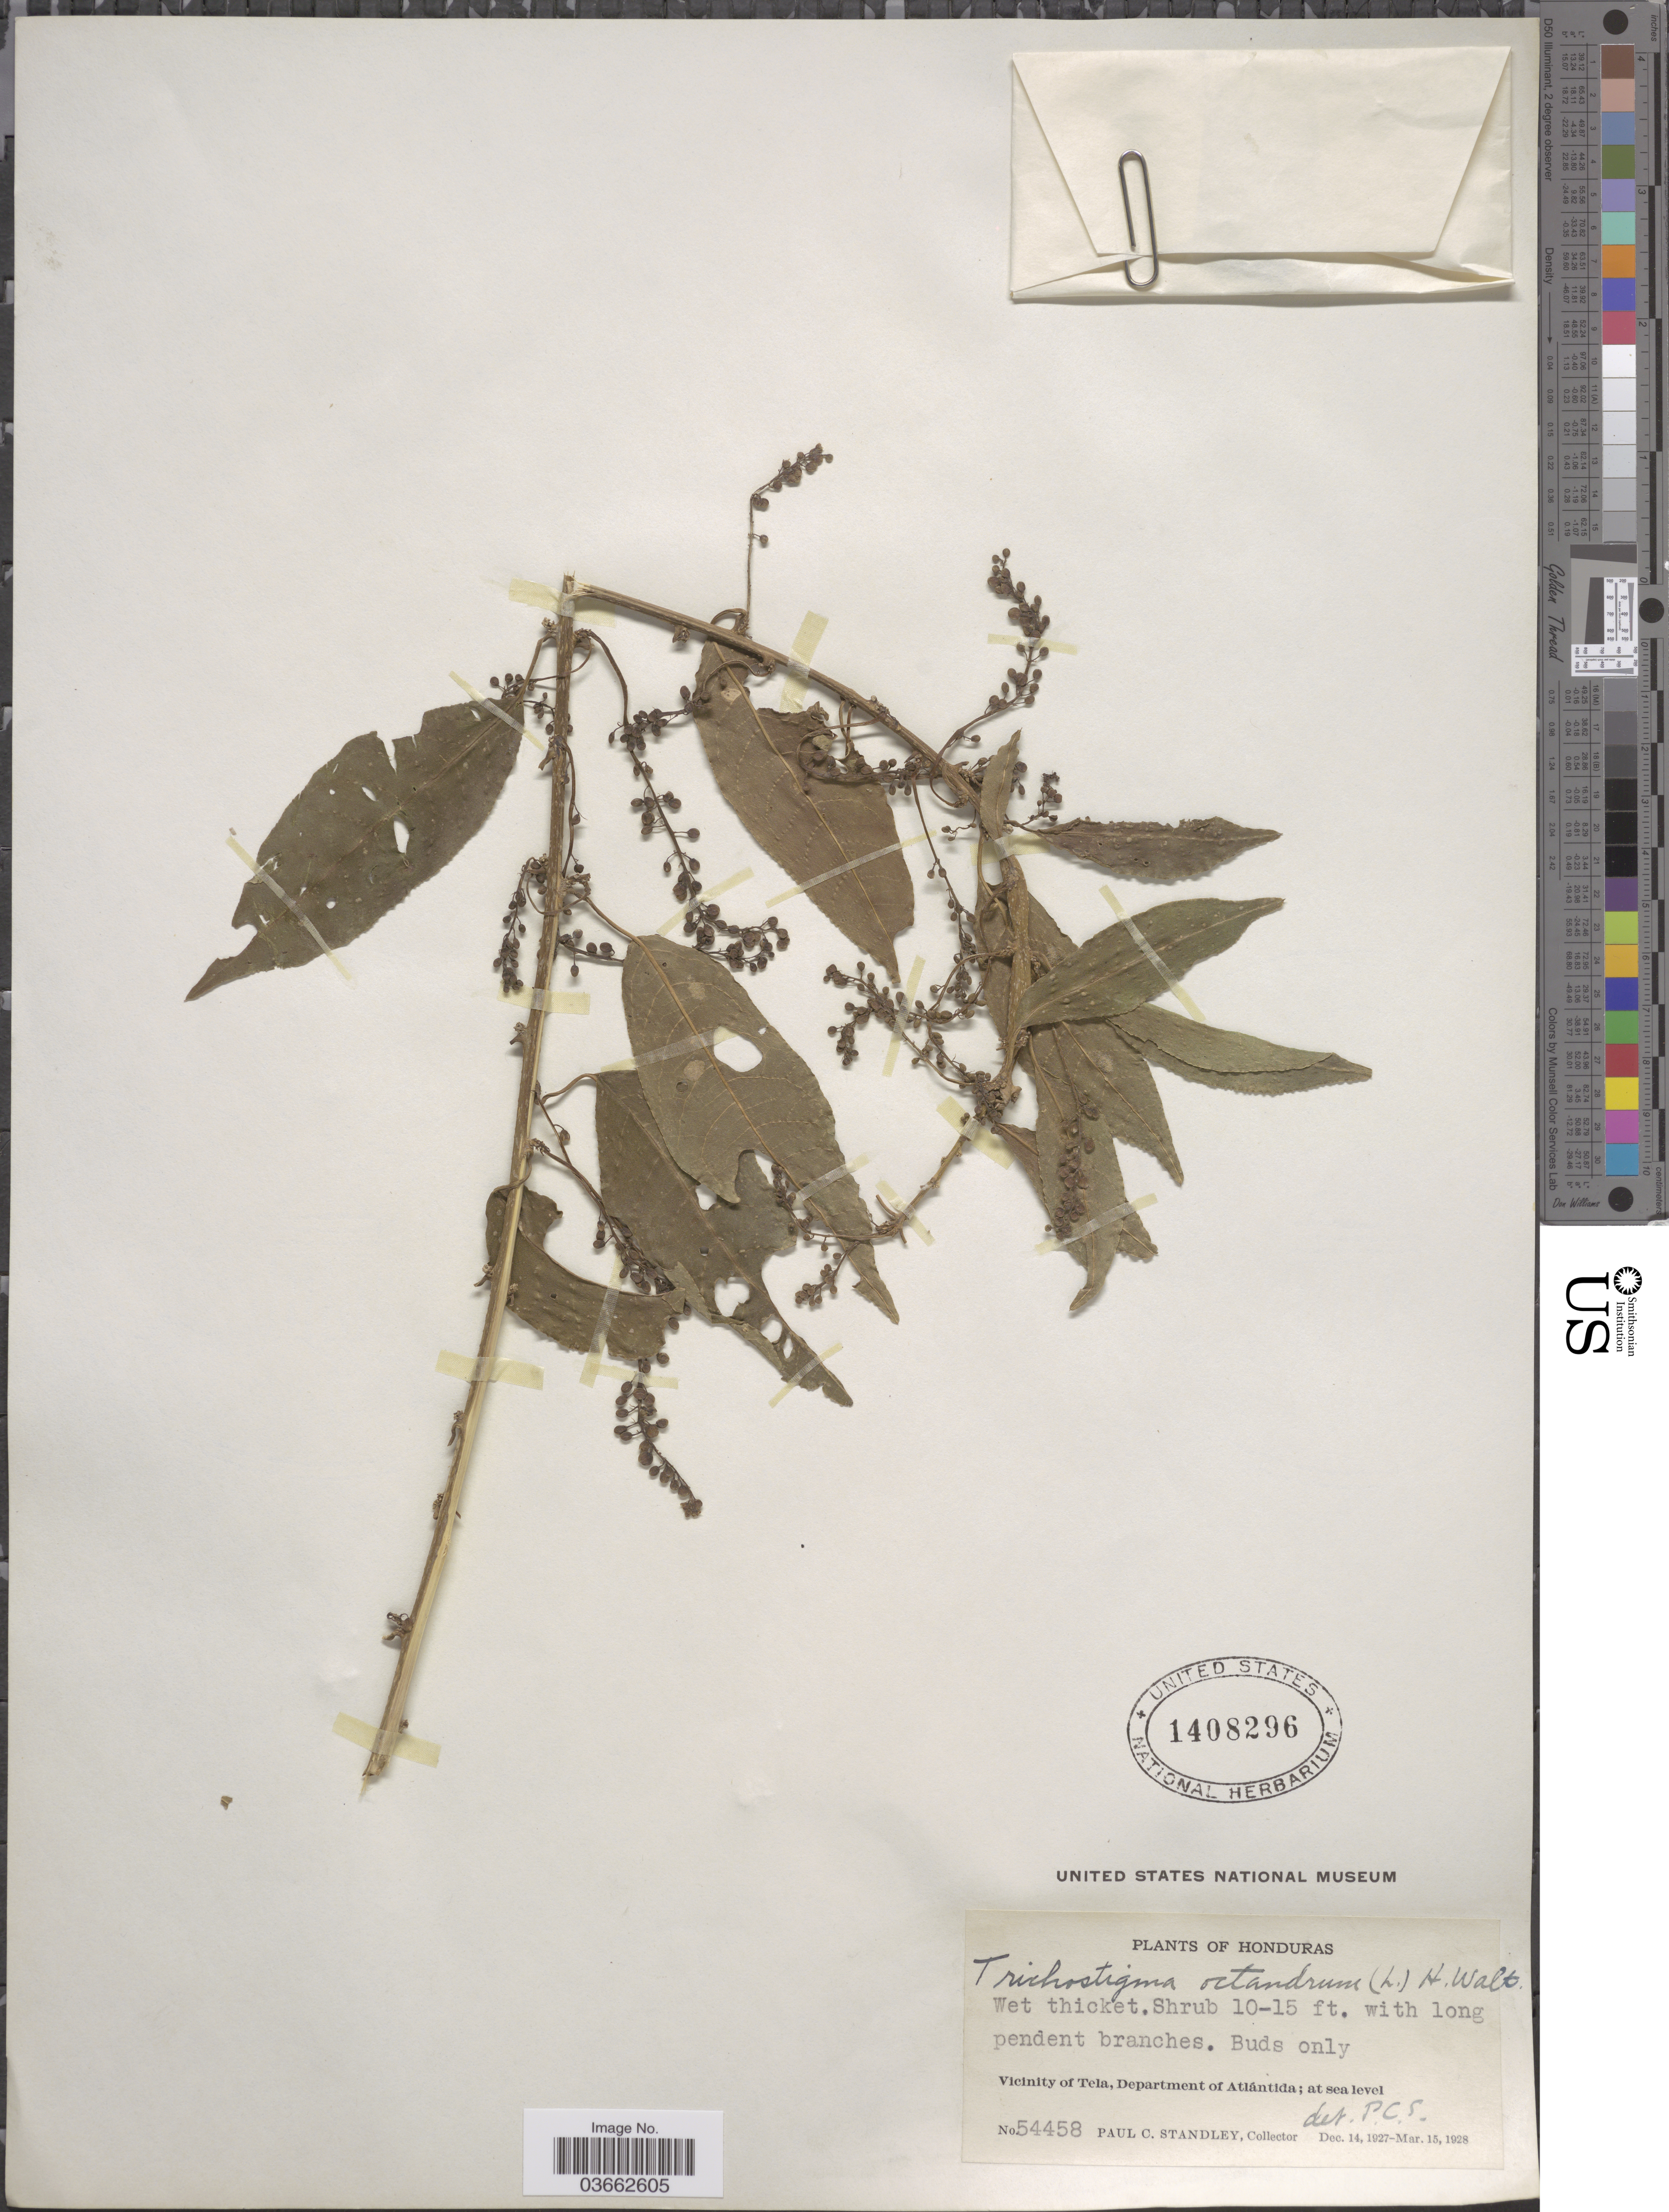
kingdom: Plantae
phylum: Tracheophyta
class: Magnoliopsida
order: Caryophyllales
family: Phytolaccaceae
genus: Trichostigma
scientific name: Trichostigma octandrum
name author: (L.) H. Walter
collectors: P. C. Standley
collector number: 54458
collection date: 1927-12-14/1928-03-15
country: Honduras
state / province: Atlántida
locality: Vicinity of Tela, Department of Atlántida.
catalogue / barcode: US 1408296